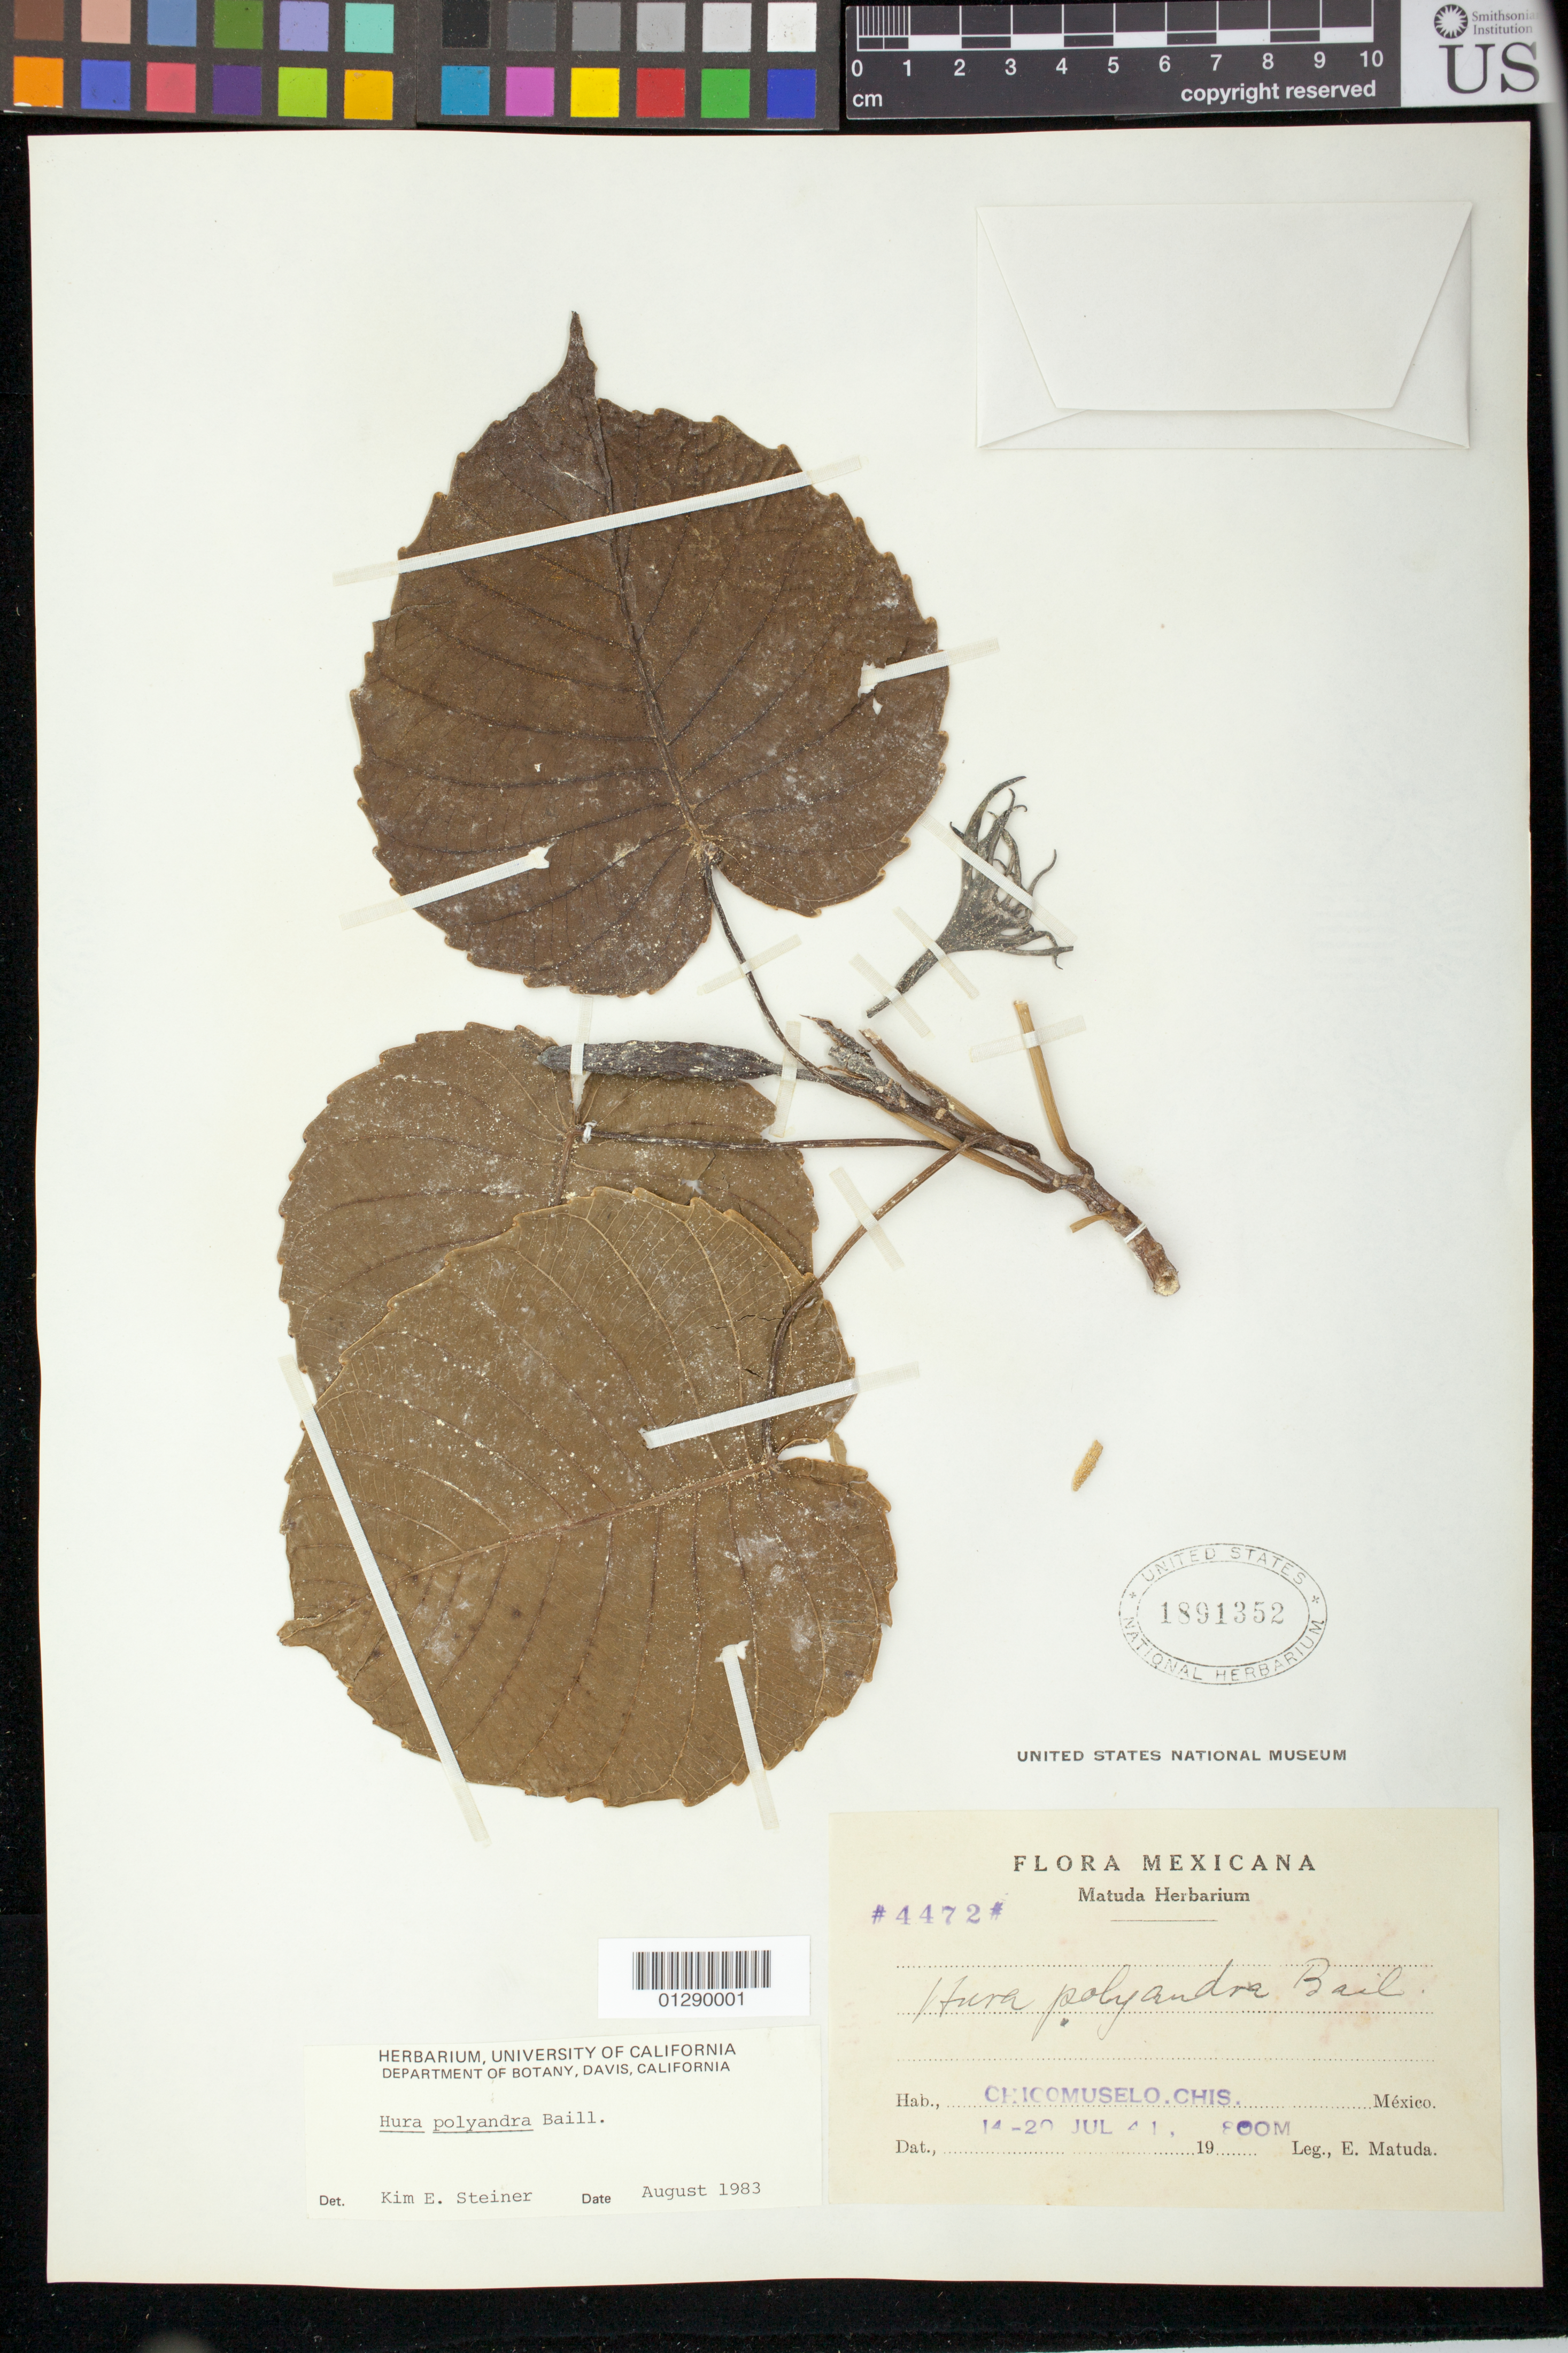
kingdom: Plantae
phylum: Tracheophyta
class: Magnoliopsida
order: Malpighiales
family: Euphorbiaceae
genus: Hura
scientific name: Hura polyandra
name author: Baill.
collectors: E. Matuda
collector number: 4472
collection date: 1941-07-12/1941-07-20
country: Mexico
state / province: Chiapas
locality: Chicomuselo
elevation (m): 800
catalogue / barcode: US 1891352